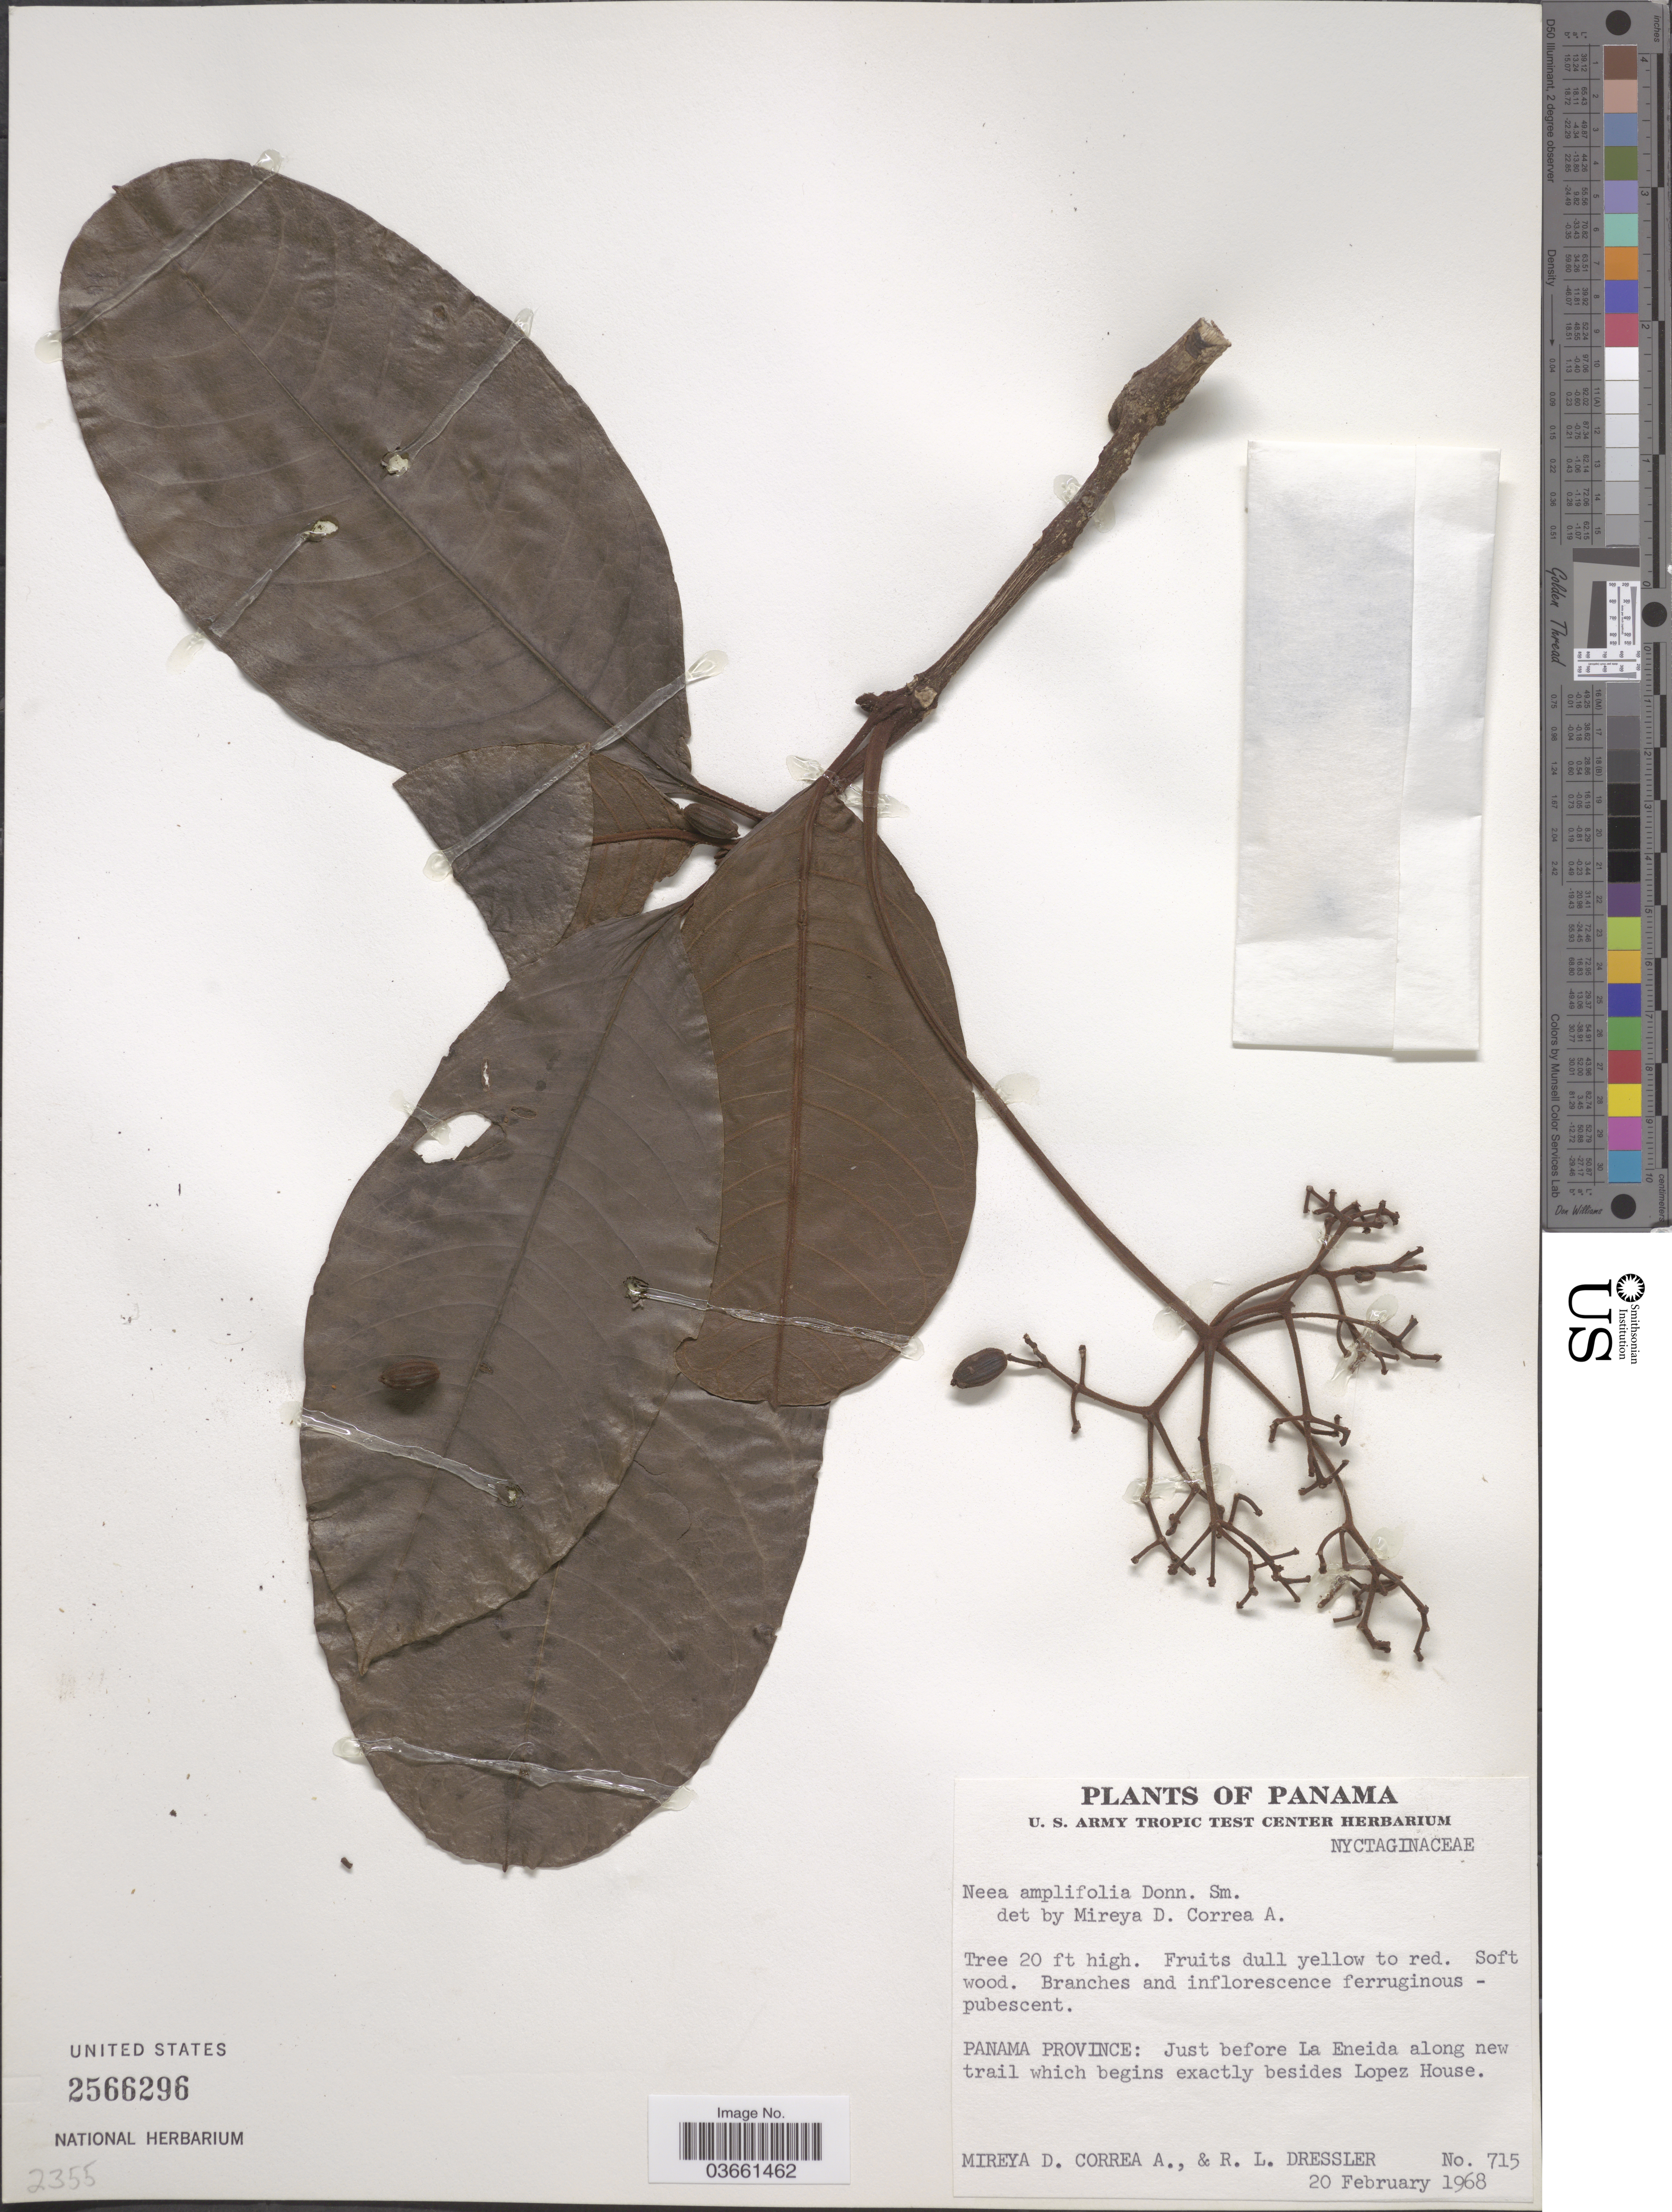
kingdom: Plantae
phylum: Tracheophyta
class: Magnoliopsida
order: Caryophyllales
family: Nyctaginaceae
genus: Neea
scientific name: Neea amplifolia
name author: Donn. Sm.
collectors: D. Mireya, A. Correa & R. Dressler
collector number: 715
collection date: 1968-02-20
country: Panama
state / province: Panamá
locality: Just before La Eneida along new trail which begins exactly besides Lopez House.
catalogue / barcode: US 2566296